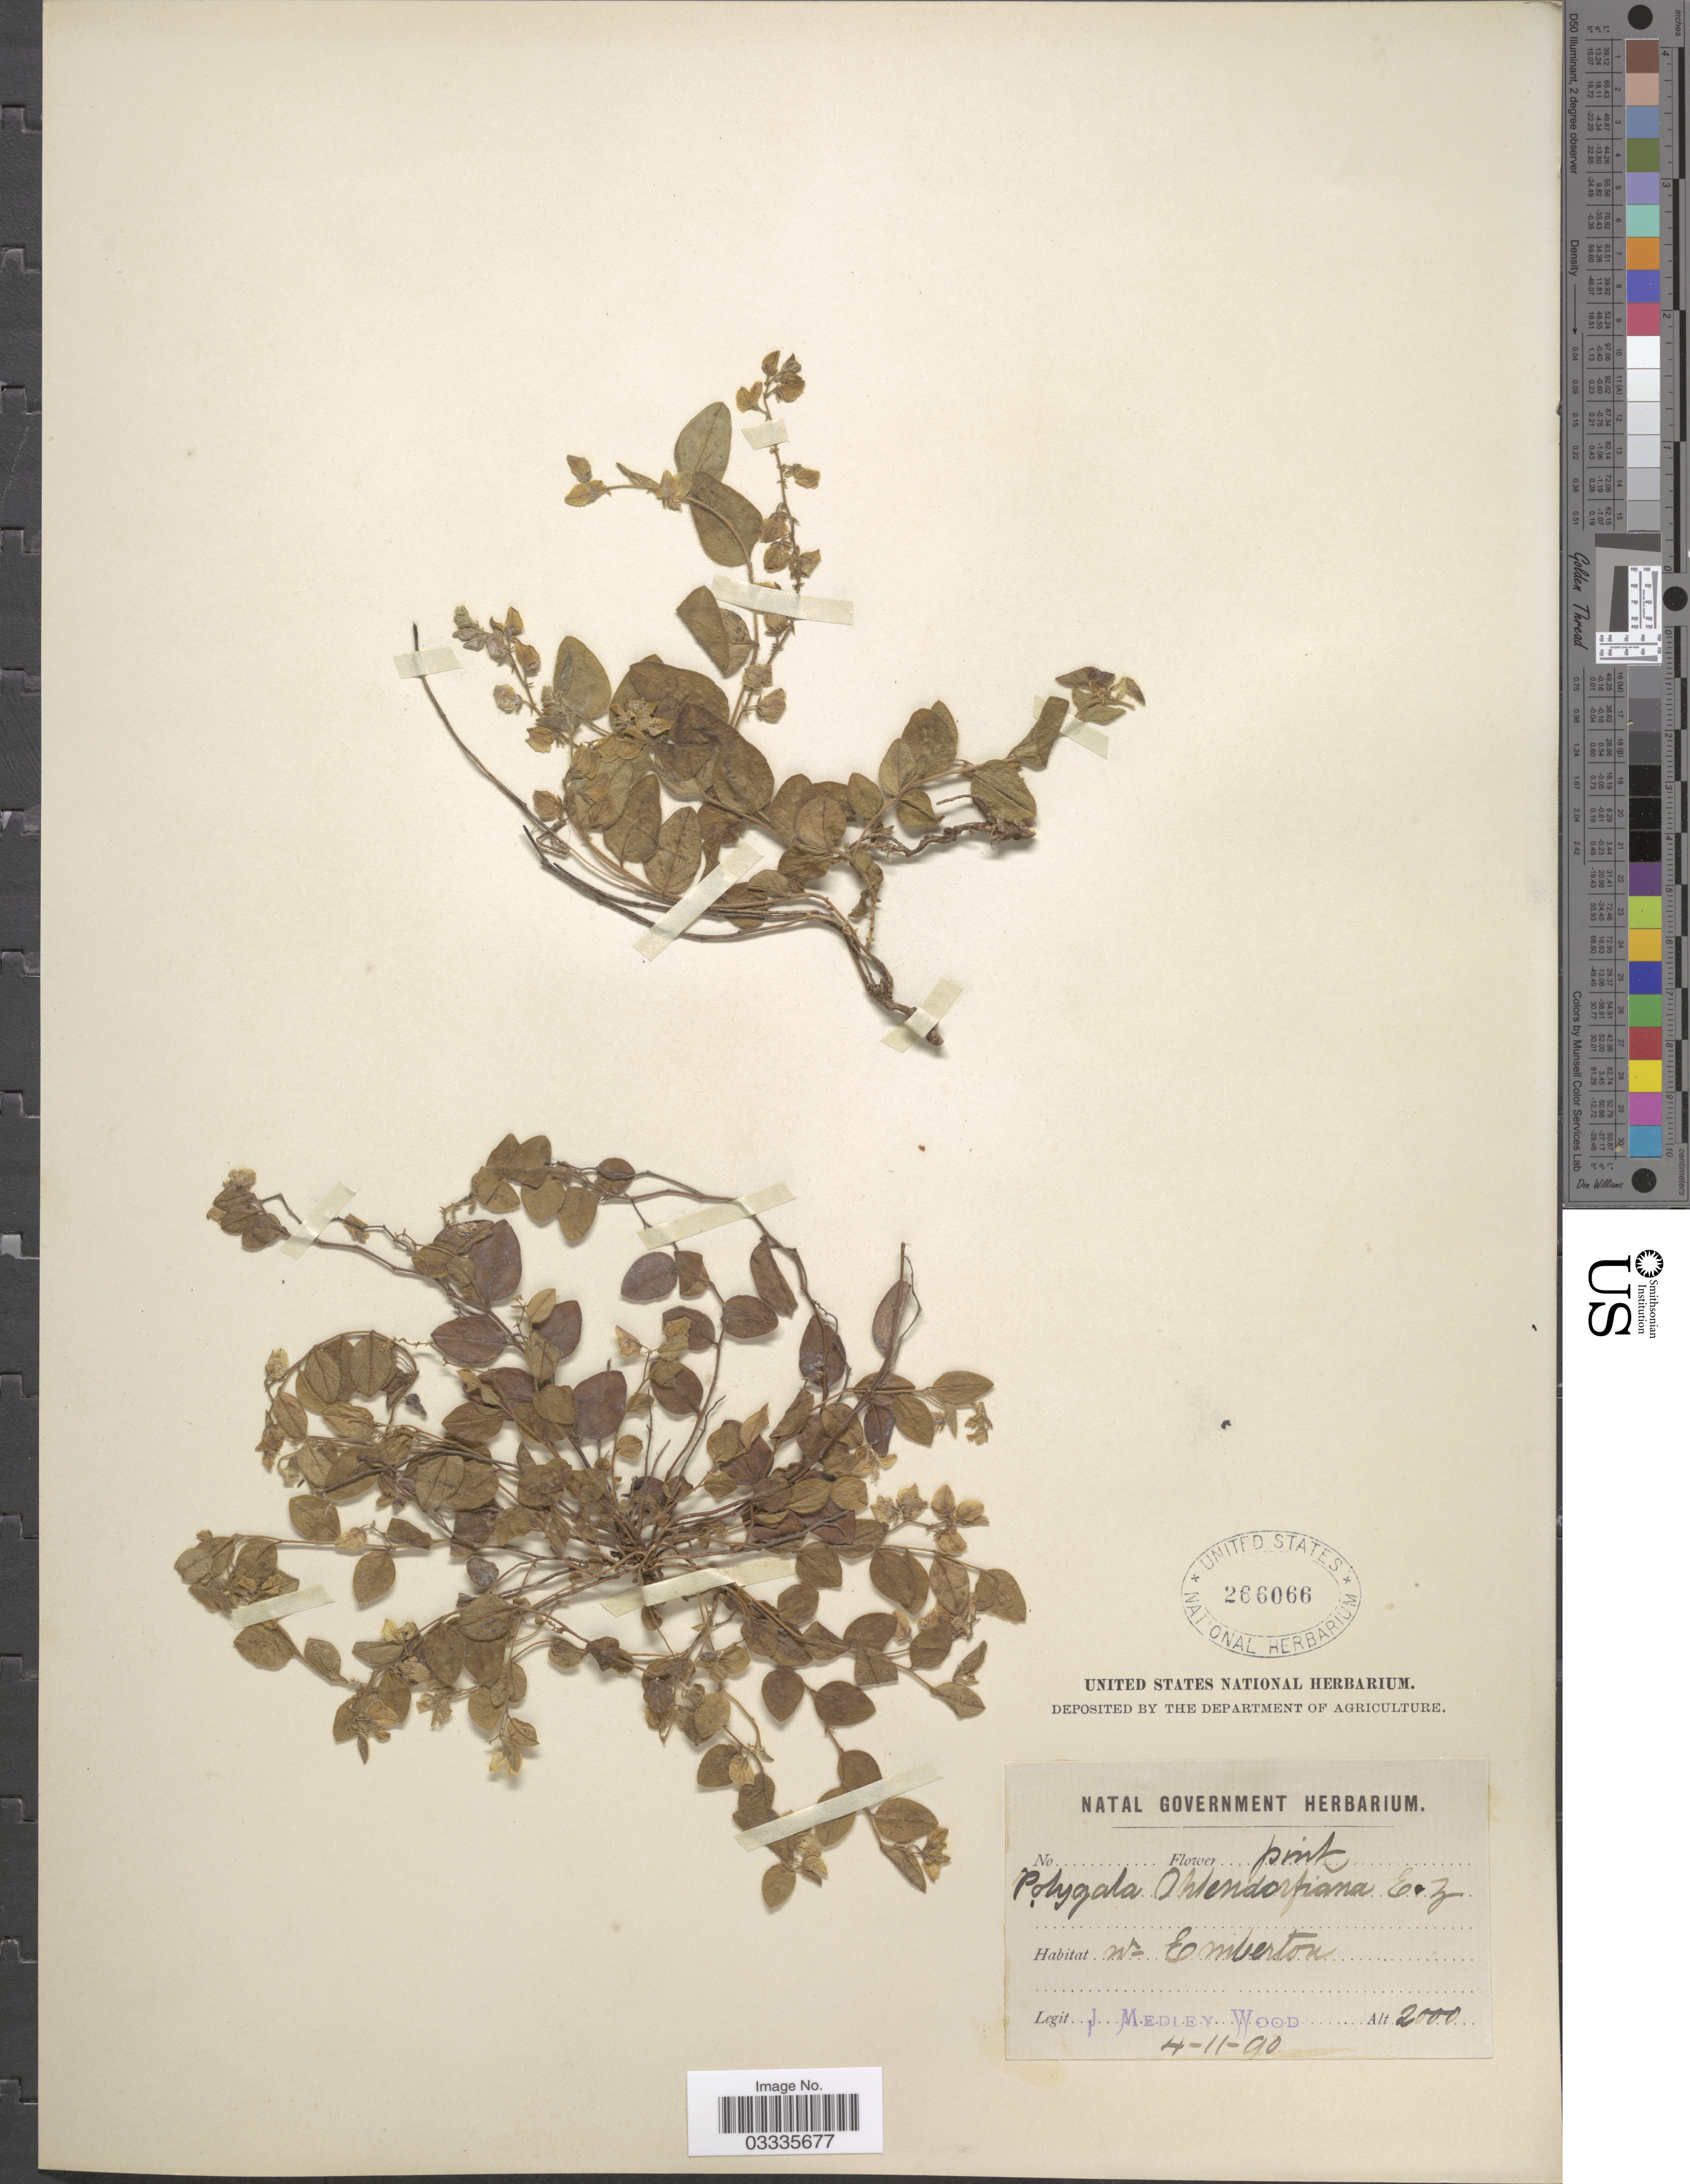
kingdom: Plantae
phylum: Tracheophyta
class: Magnoliopsida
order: Fabales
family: Polygalaceae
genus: Polygala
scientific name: Polygala ohlendorfiana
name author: Eckl. & Zeyh.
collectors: J. Medley Wood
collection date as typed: Transcribed d/m/y: 4/11/90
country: South Africa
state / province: KwaZulu-Natal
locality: Nr. Emberton.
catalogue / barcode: US 266066